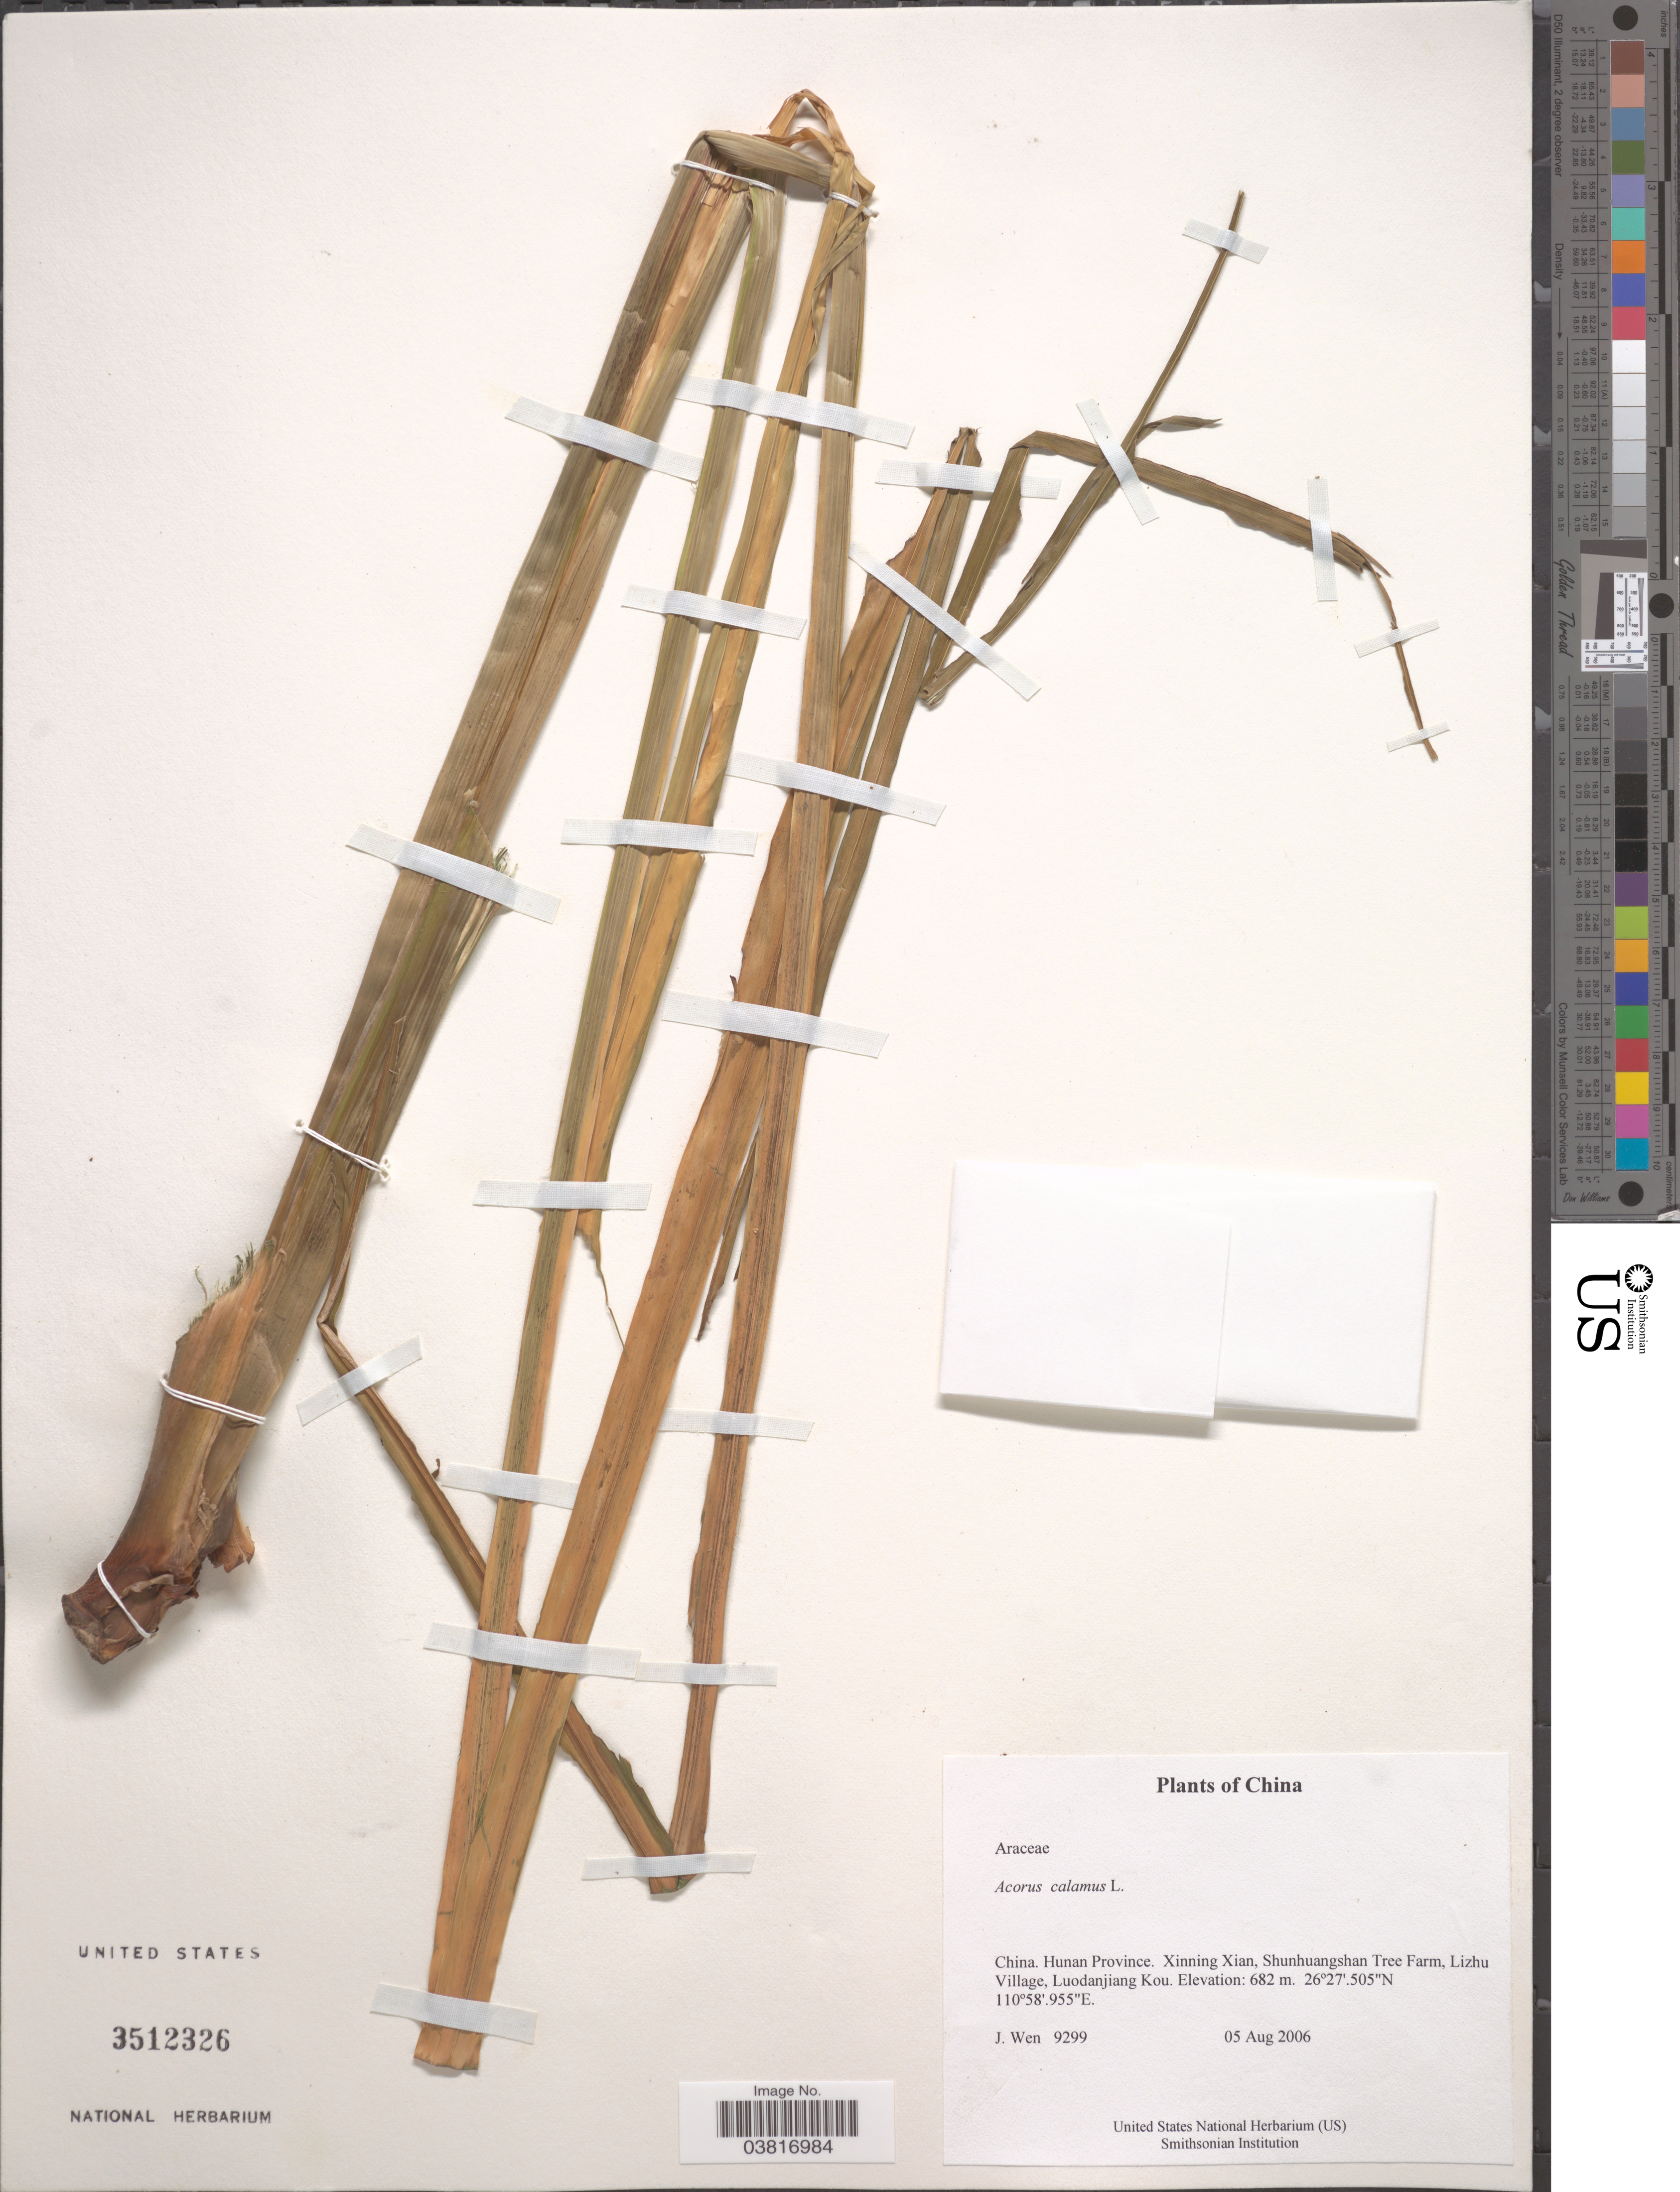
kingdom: Plantae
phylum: Tracheophyta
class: Liliopsida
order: Acorales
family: Acoraceae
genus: Acorus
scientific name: Acorus calamus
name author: L.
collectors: J. Wen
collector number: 9299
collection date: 2006-08-05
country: China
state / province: Hunan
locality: Xinning Xian, Shunhuangshan Tree Farm, Lizhu Village, Luodanjiang Kou.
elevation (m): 682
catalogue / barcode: US 3512326